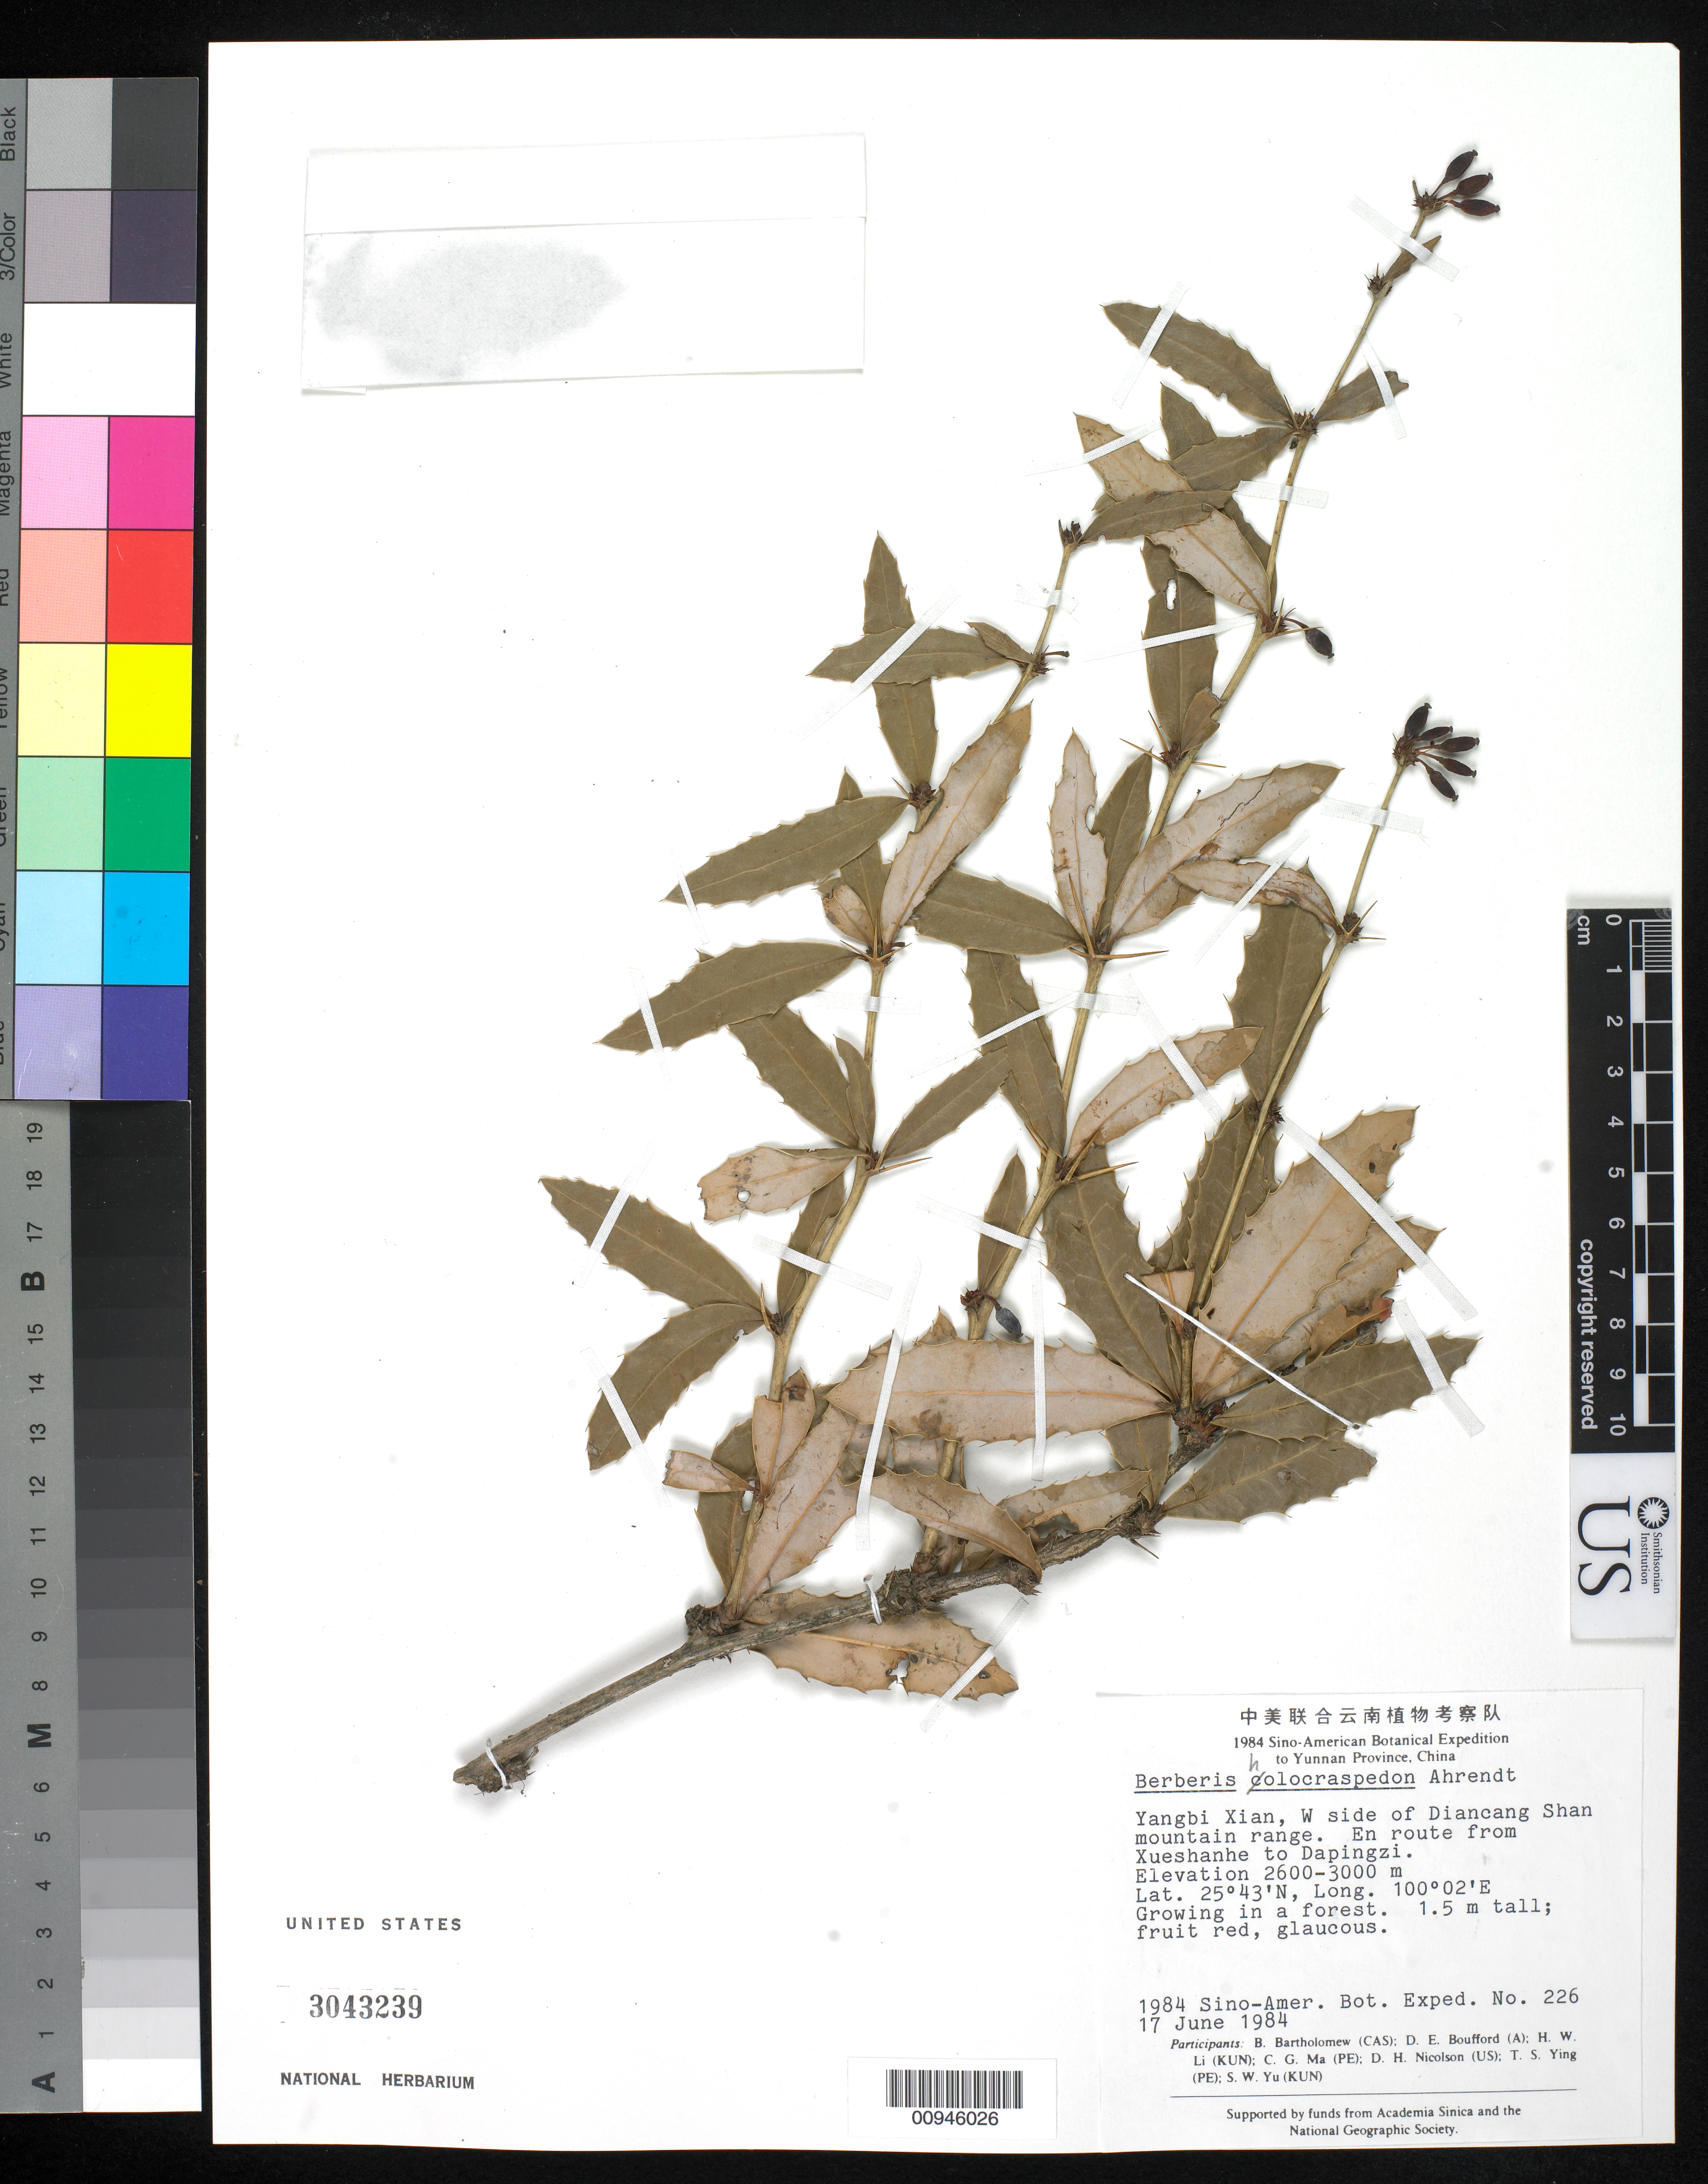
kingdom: Plantae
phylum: Tracheophyta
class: Magnoliopsida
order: Ranunculales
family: Berberidaceae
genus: Berberis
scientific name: Berberis holocraspedon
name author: Ahrendt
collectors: B. M. Bartholomew, D. E. Boufford, H. W. Li, C. Ma, D. H. Nicolson, T. Ying & S. Yu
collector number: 226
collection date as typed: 17 Jun 1984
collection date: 1984-06-17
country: China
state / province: Yunnan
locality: W side of Diancang Shan mountain range. En route from Xueshanhe to Dapingzi, Yangbi District (Yangbi Xian)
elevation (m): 2600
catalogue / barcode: US 3043239